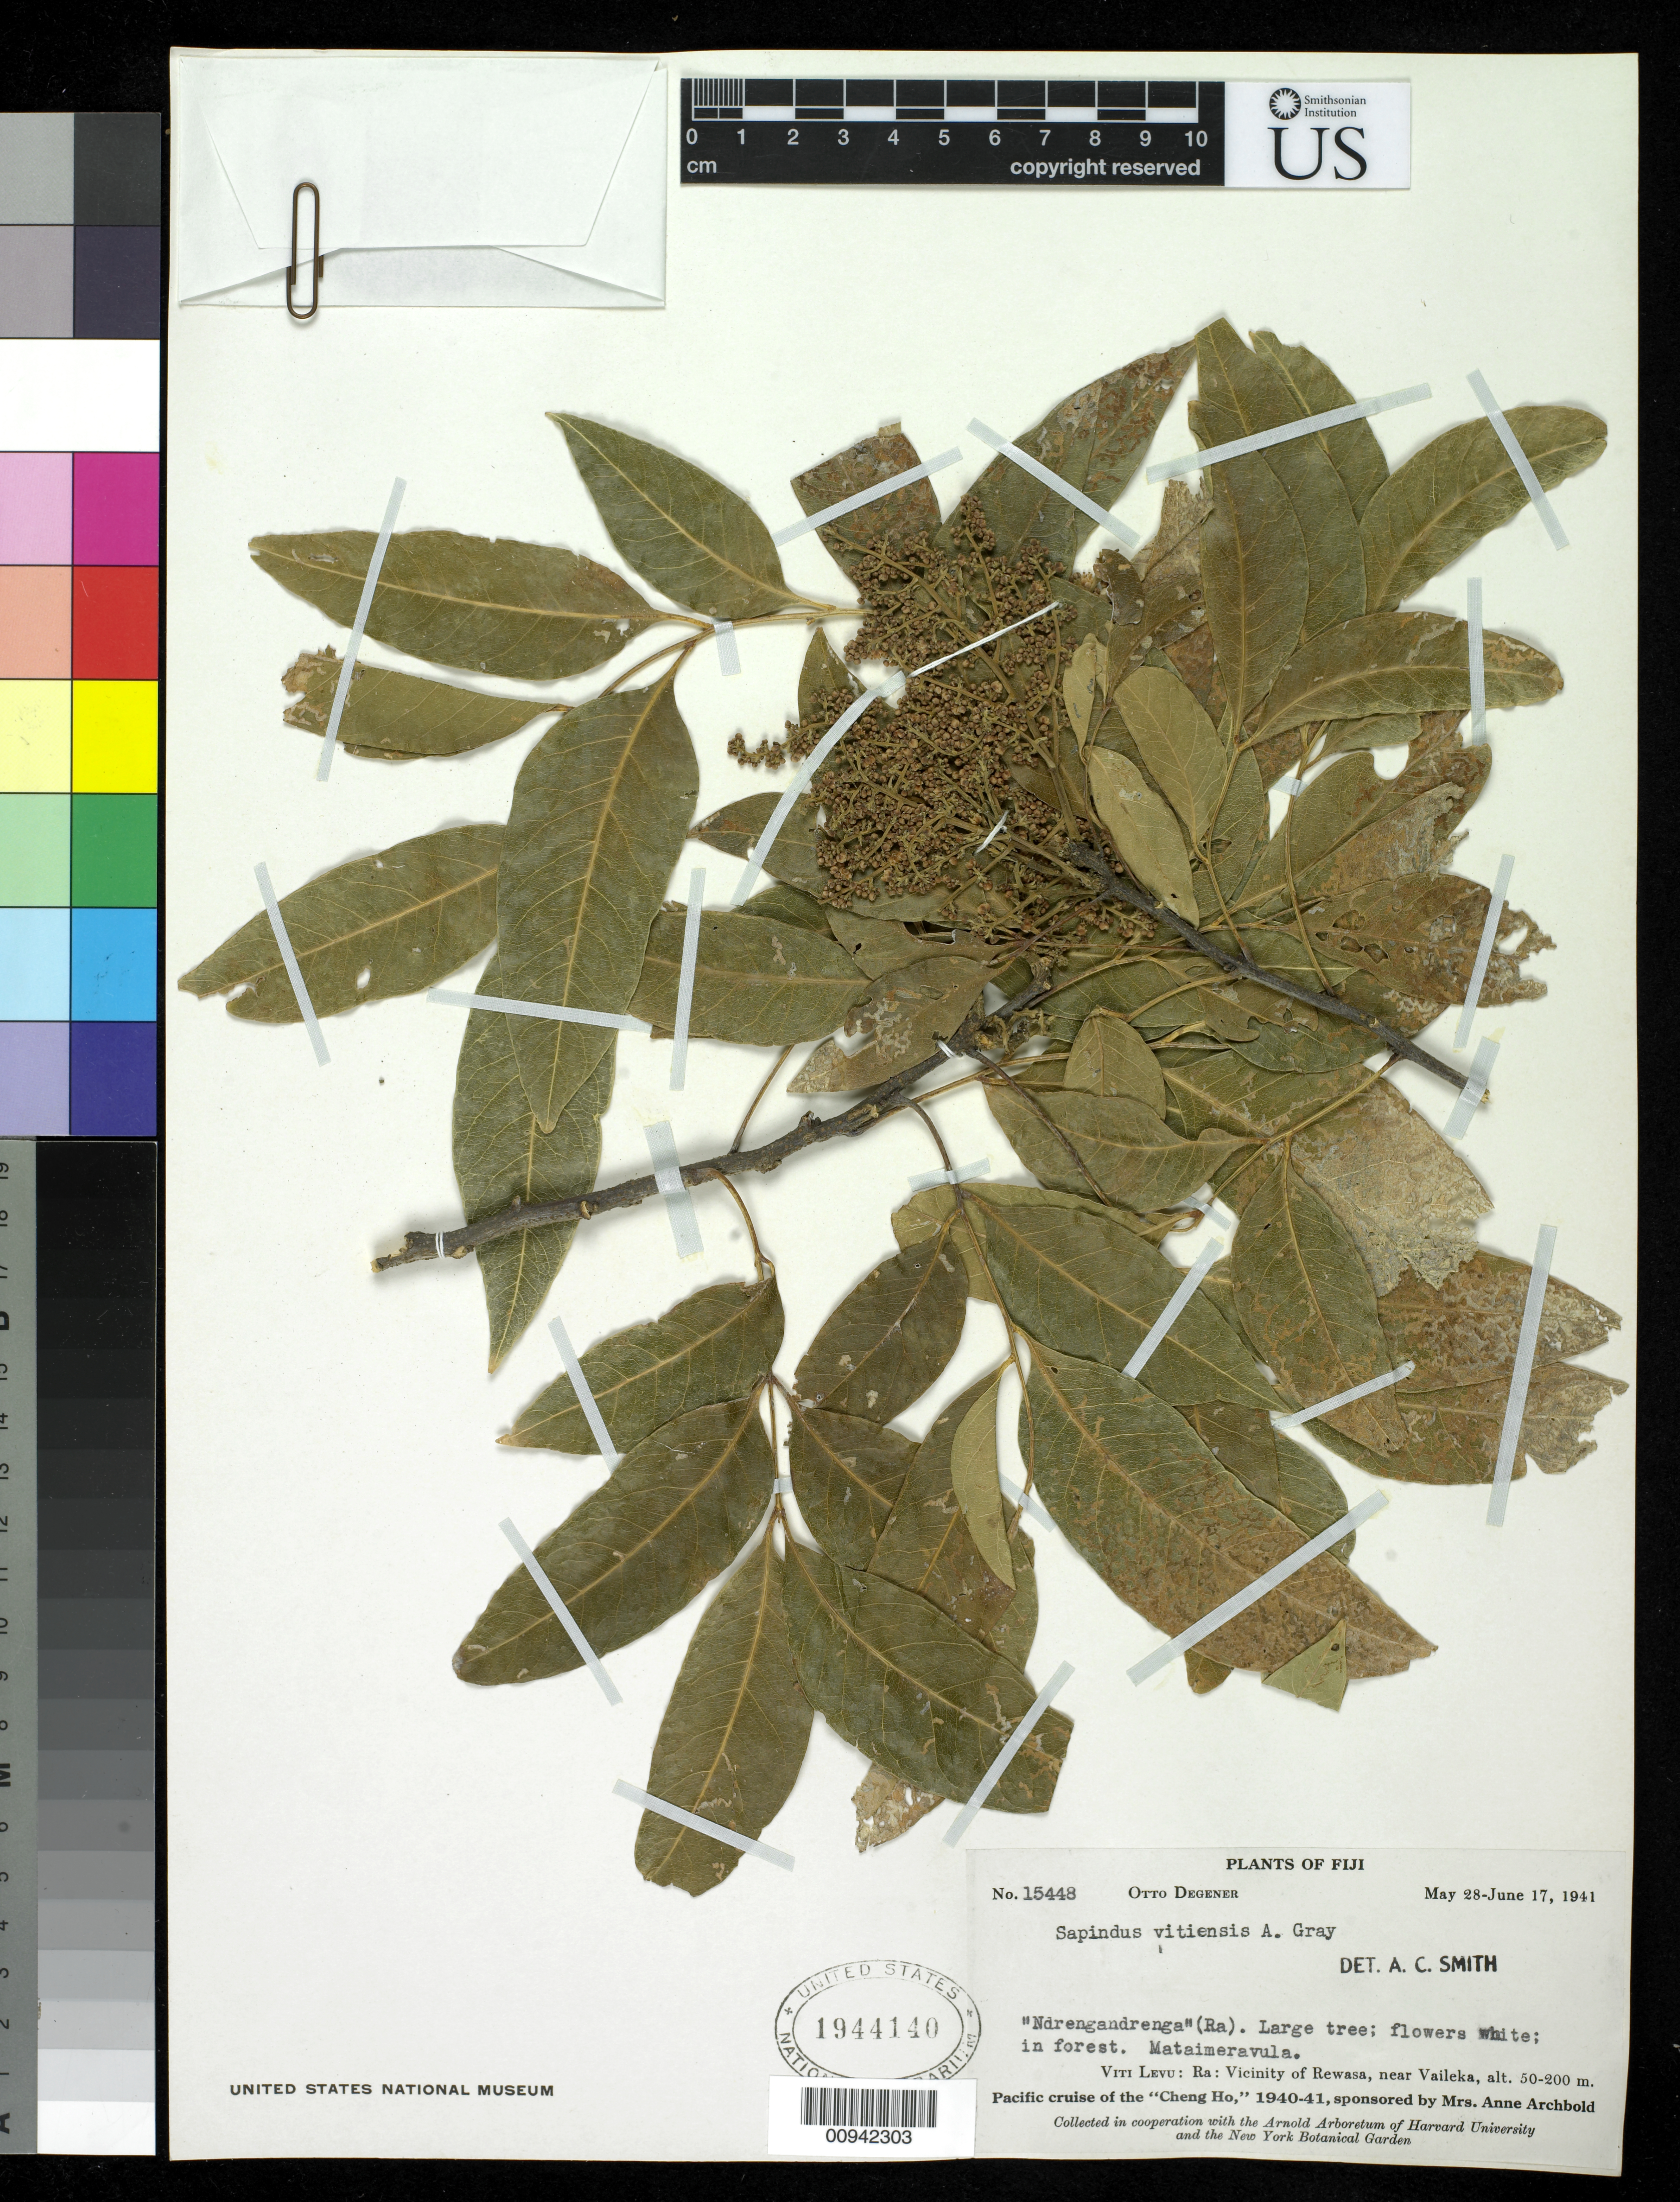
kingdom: Plantae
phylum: Tracheophyta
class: Magnoliopsida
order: Sapindales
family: Sapindaceae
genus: Sapindus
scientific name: Sapindus vitiensis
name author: A. Gray in Wilkes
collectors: O. Degener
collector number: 15448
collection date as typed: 28 May 1941 to 17 Jun 1941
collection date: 1941-05-28/1941-06-17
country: Fiji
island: Viti Levu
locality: Viti Levu: Ra: Vicinity of Rewasa, near Vaileka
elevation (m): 50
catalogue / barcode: US 1944140